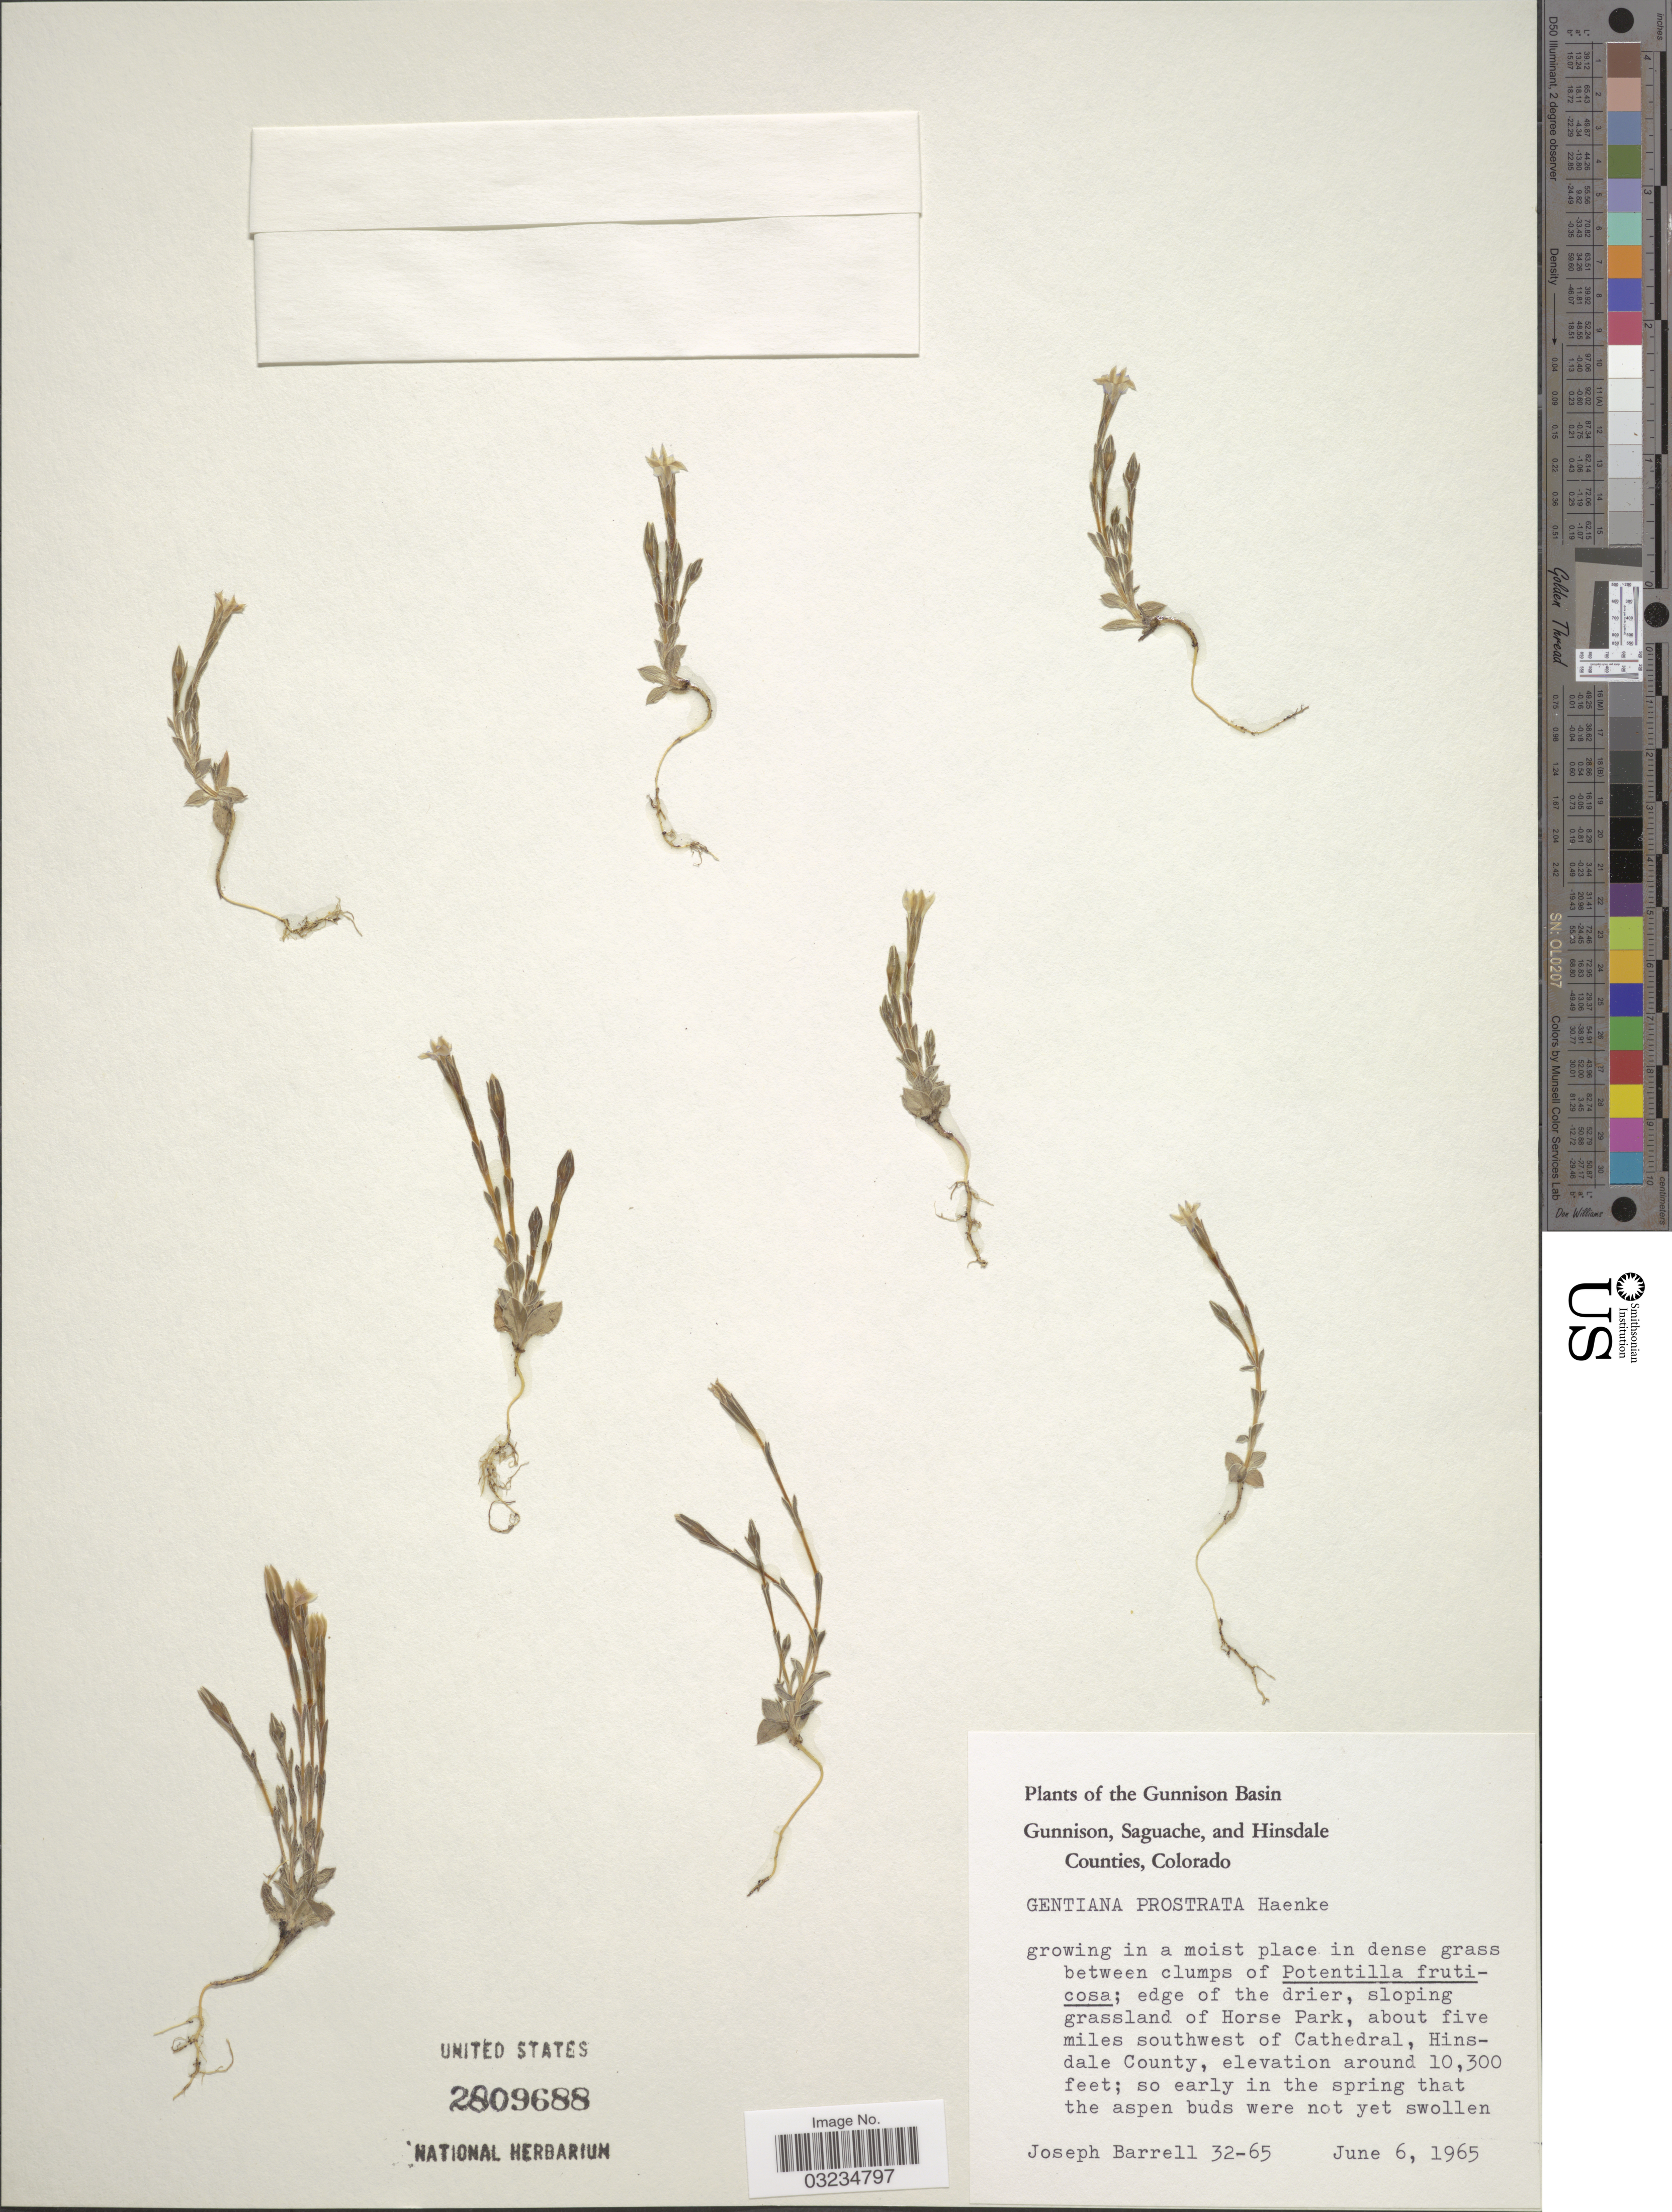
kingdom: Plantae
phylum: Tracheophyta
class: Magnoliopsida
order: Gentianales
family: Gentianaceae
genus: Gentiana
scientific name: Gentiana prostrata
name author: Haenke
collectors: J. Barrell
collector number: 32-65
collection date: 1965-06-06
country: United States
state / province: Colorado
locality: Gunnison Basin. Edge of the drier, sloping grassland of Horse Park, about five miles southwest of Cathedral, Hinsdale County.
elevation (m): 3139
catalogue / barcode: US 2809688